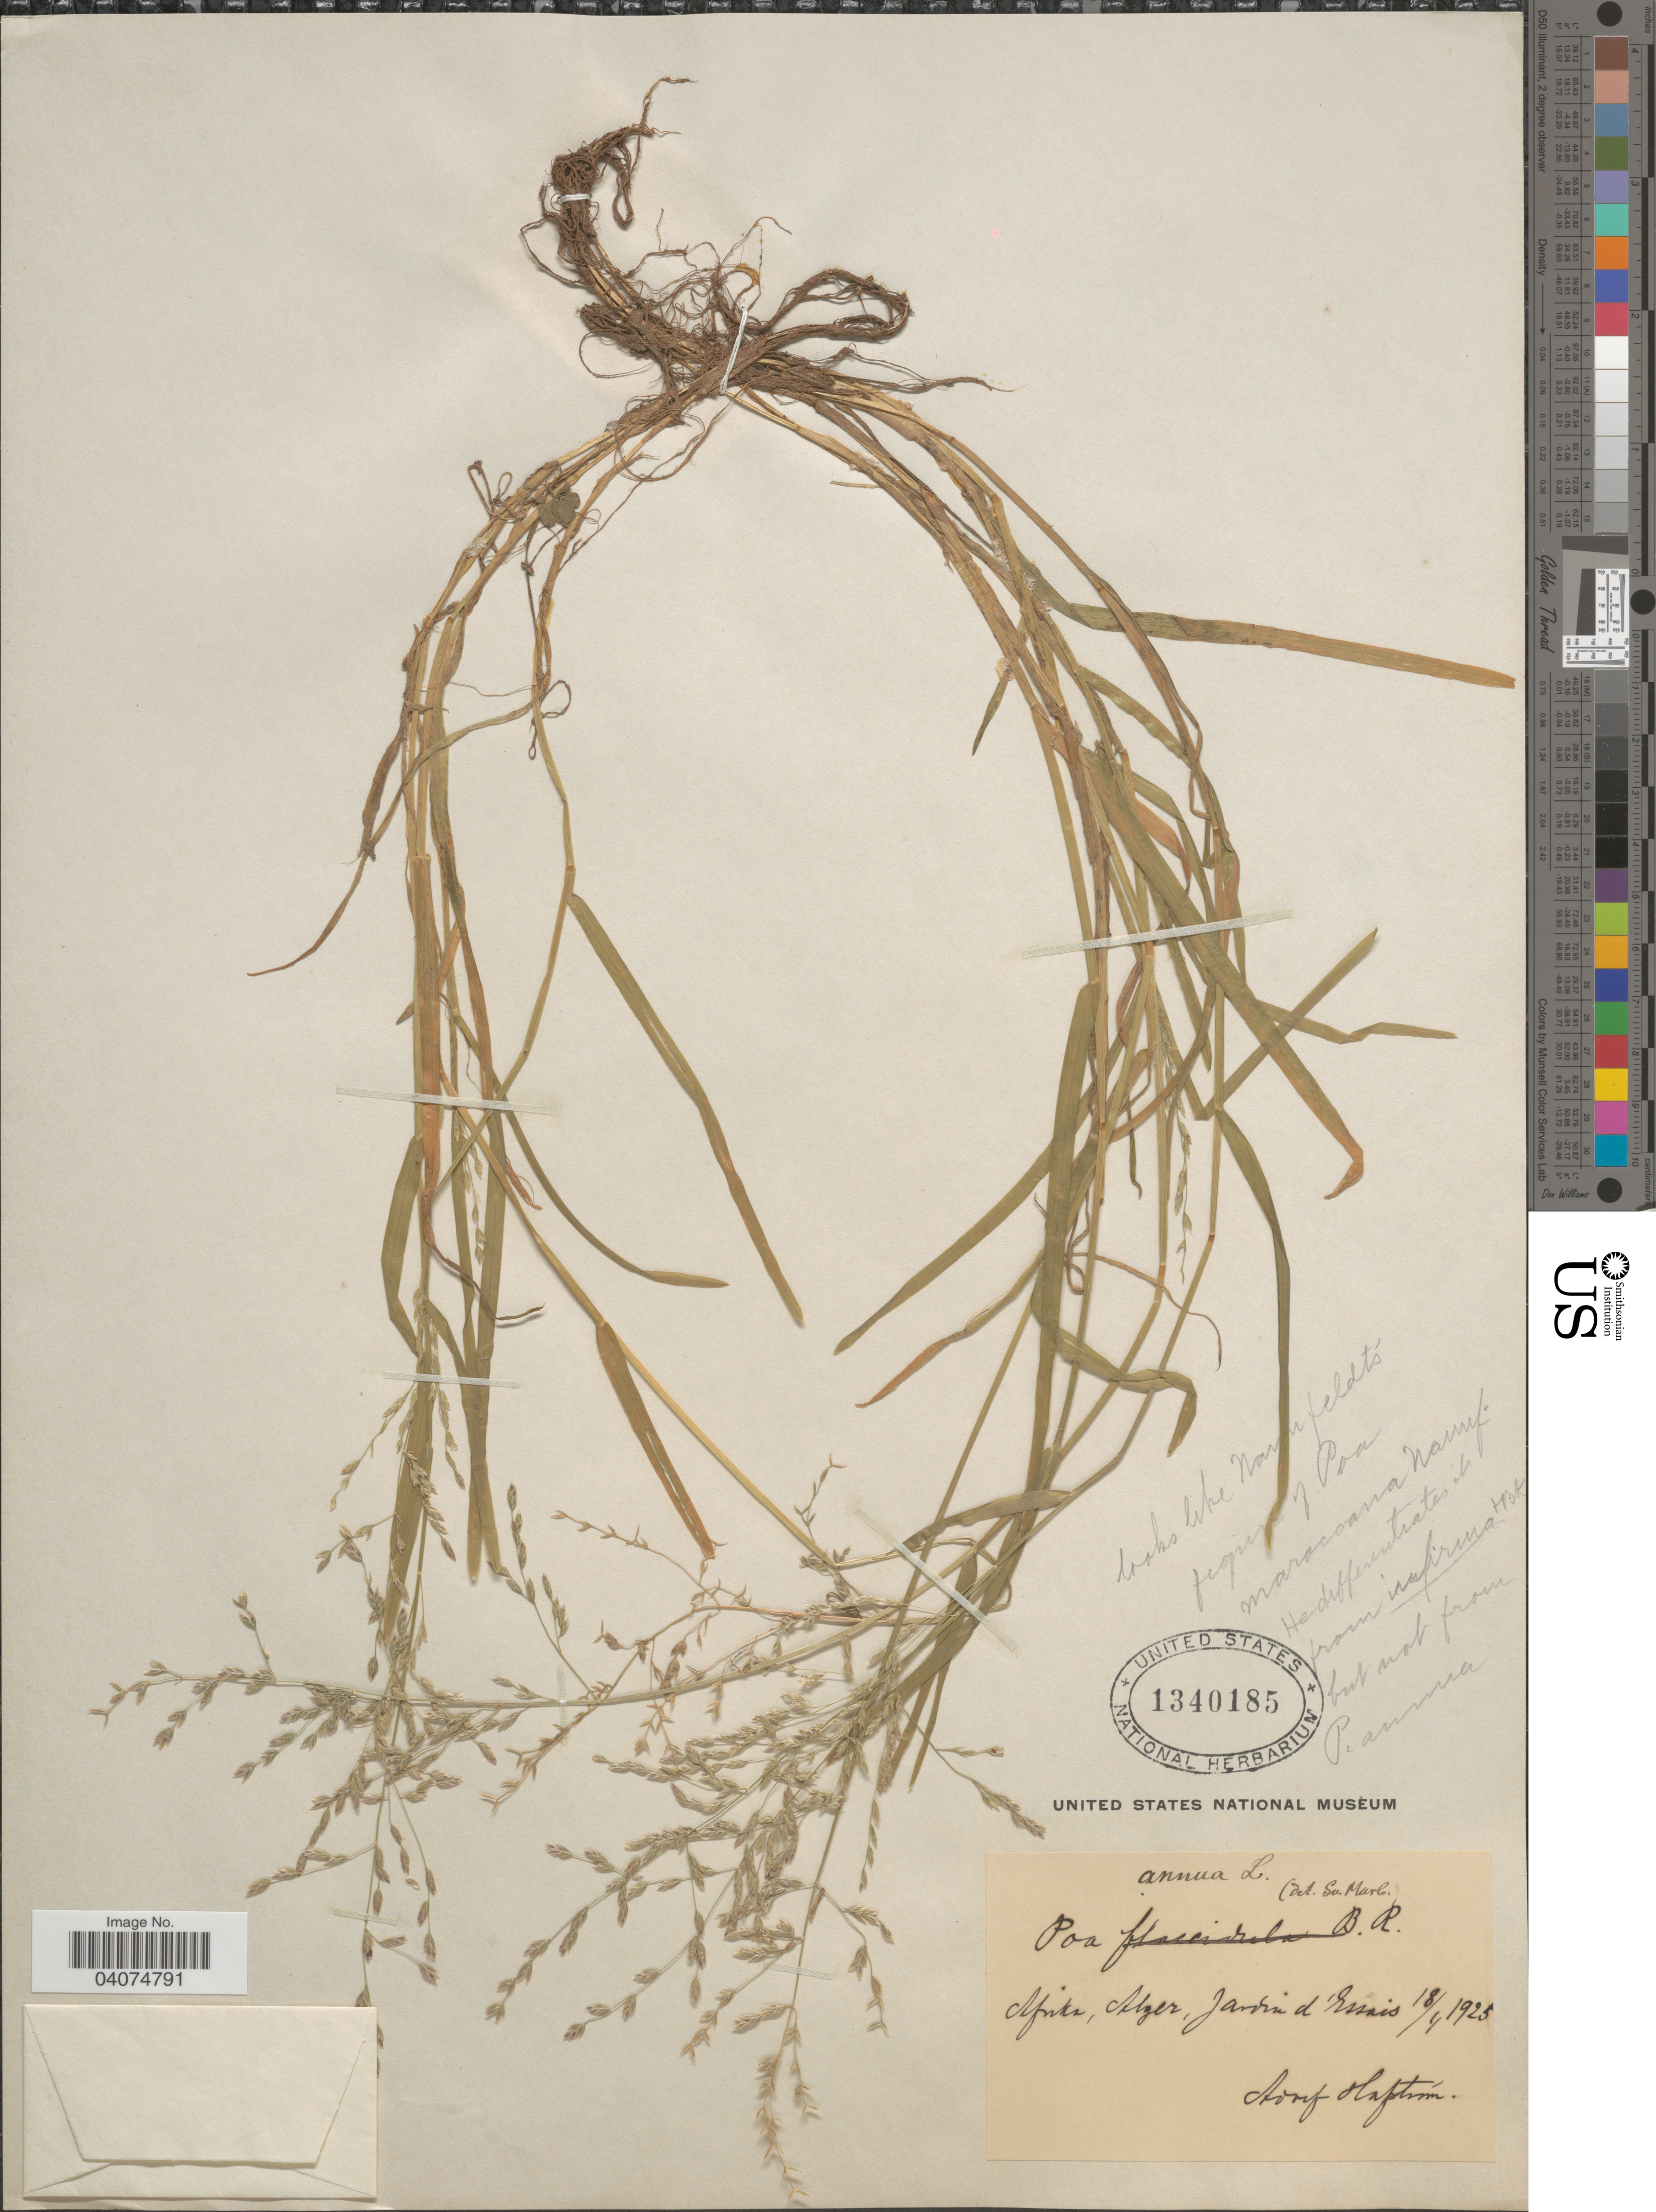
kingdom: Plantae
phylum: Tracheophyta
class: Liliopsida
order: Poales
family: Poaceae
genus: Poa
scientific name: Poa annua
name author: L.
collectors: A. Haptim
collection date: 1925-04-18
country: Algeria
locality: Alger, Jardin d'Essais.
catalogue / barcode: US 1340185